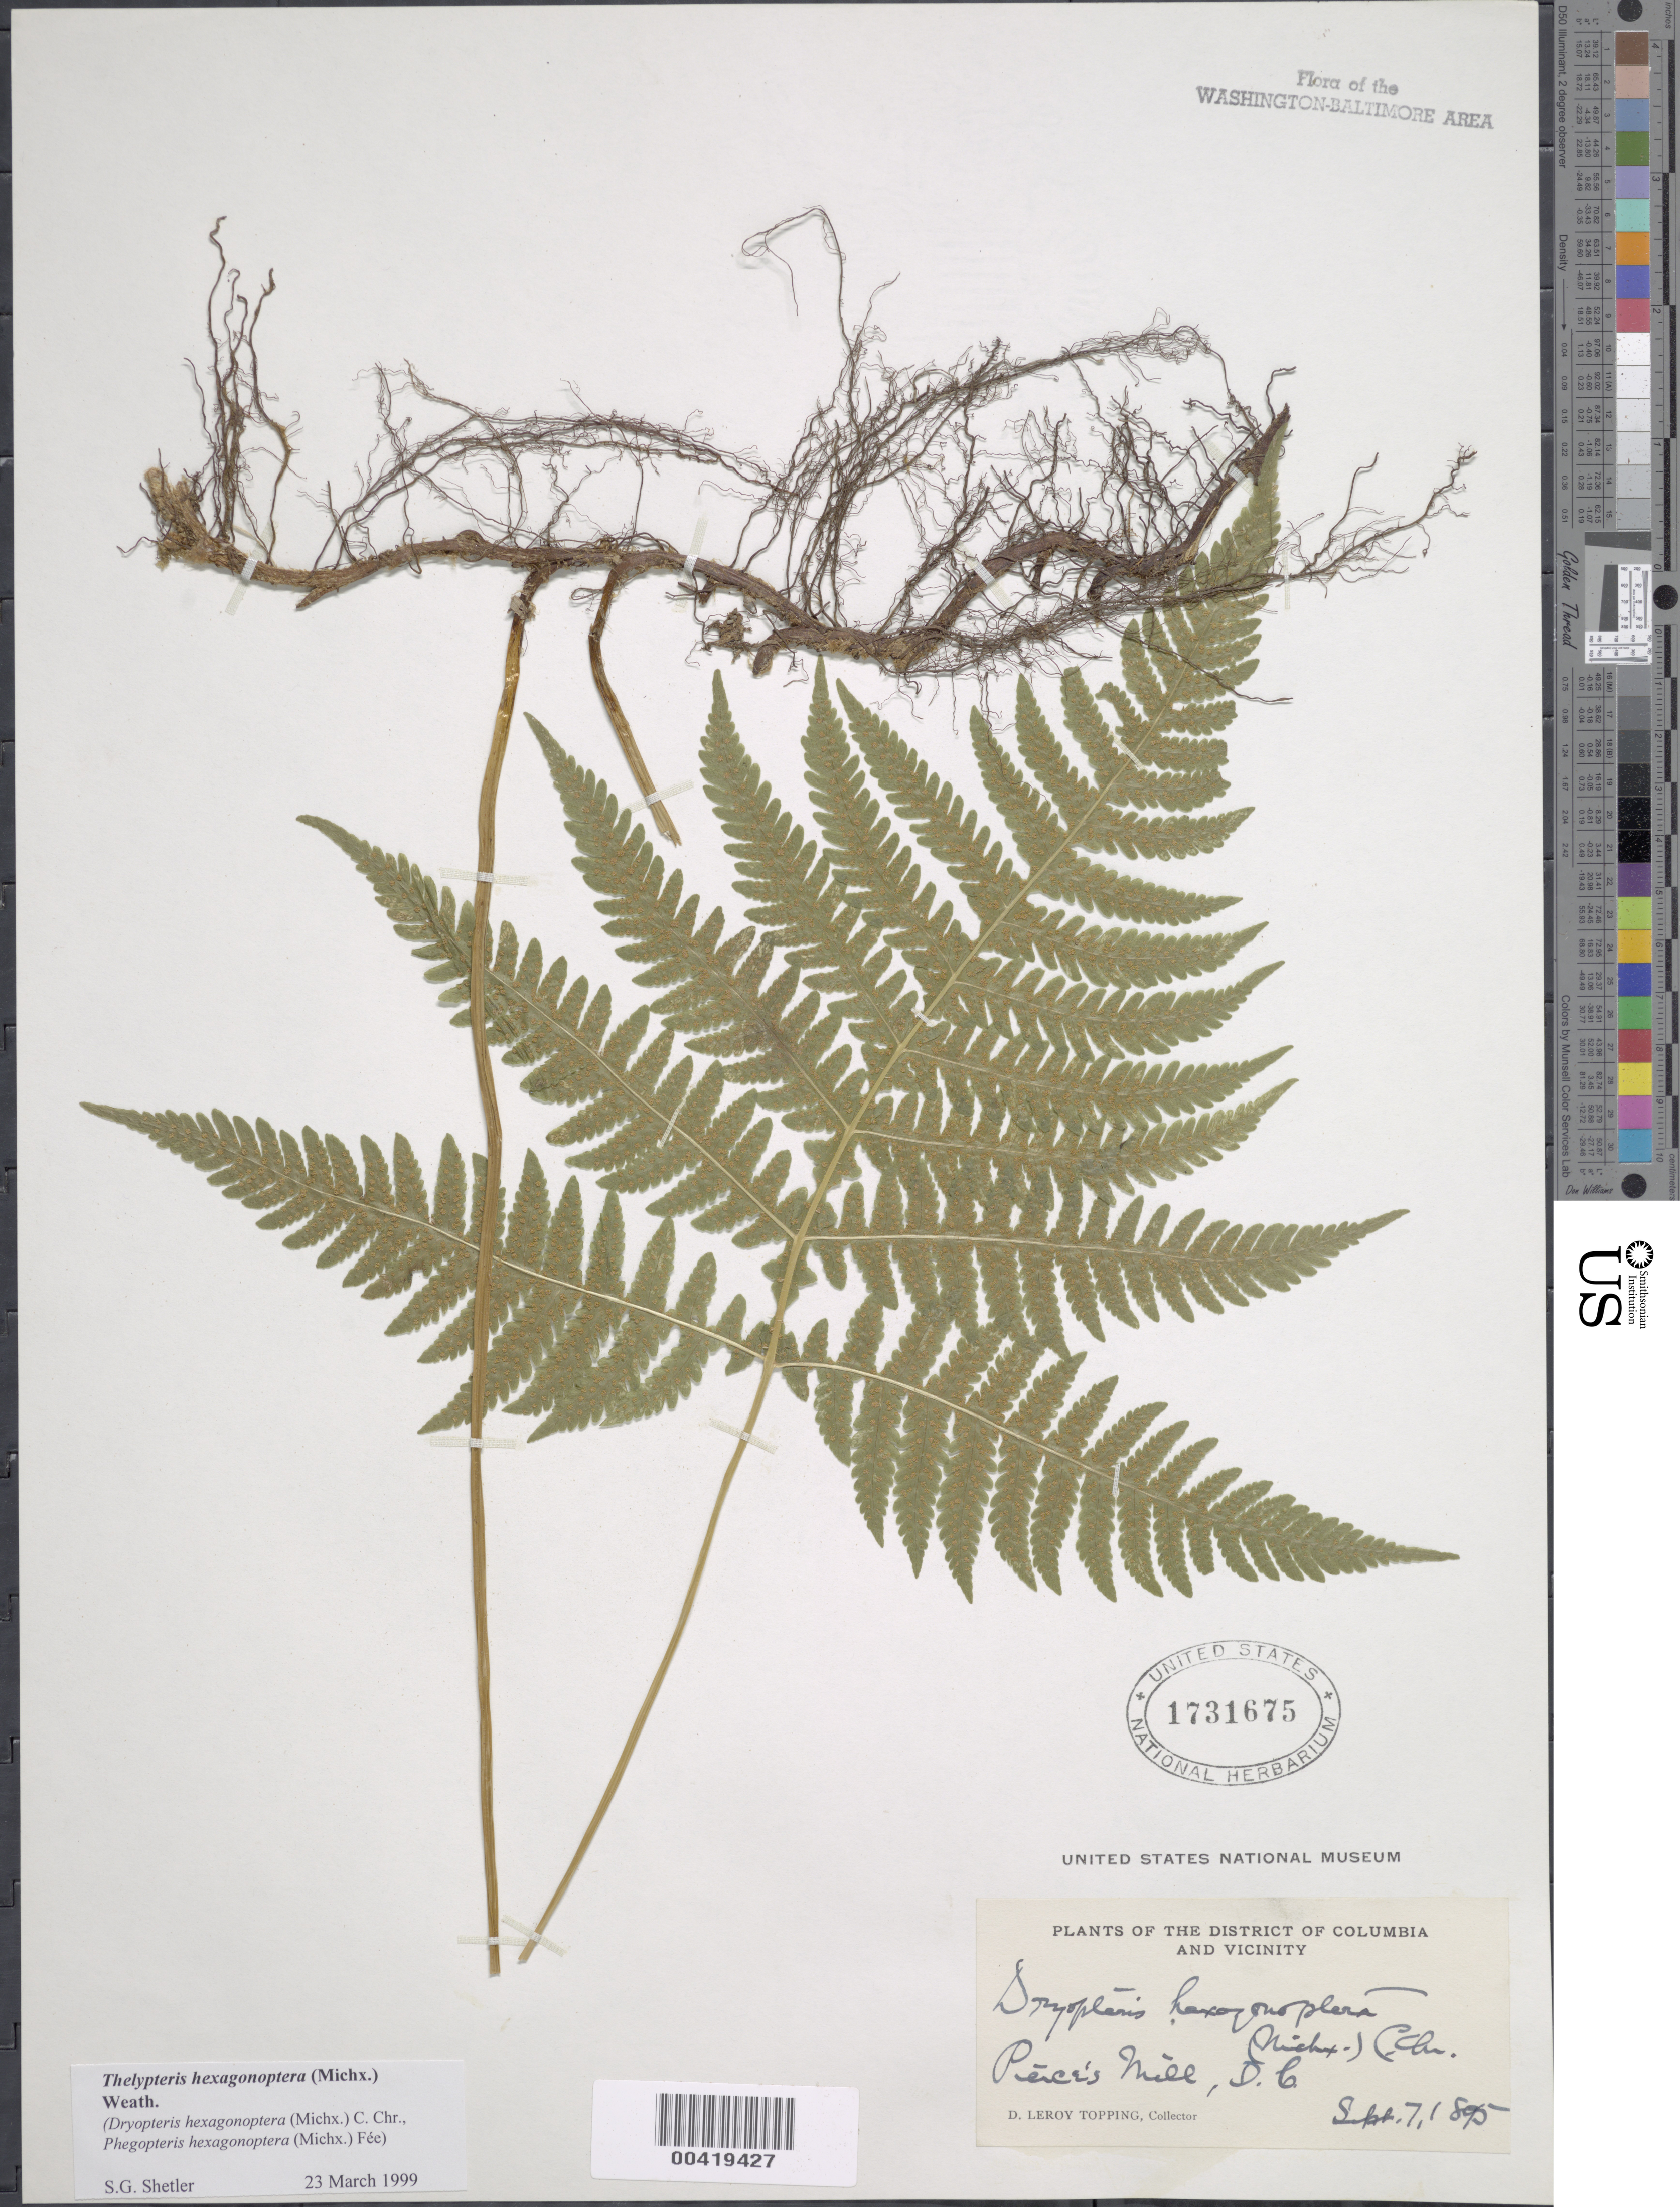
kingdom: Plantae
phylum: Tracheophyta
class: Polypodiopsida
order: Polypodiales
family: Thelypteridaceae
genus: Phegopteris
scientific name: Phegopteris hexagonoptera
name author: (Michx.) Fée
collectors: D. L. Topping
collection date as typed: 07 Sep 1895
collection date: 1895-09-07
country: United States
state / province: District of Columbia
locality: Pierce's Mill Rock Creek Park and Vicinity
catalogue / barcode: US 1731675